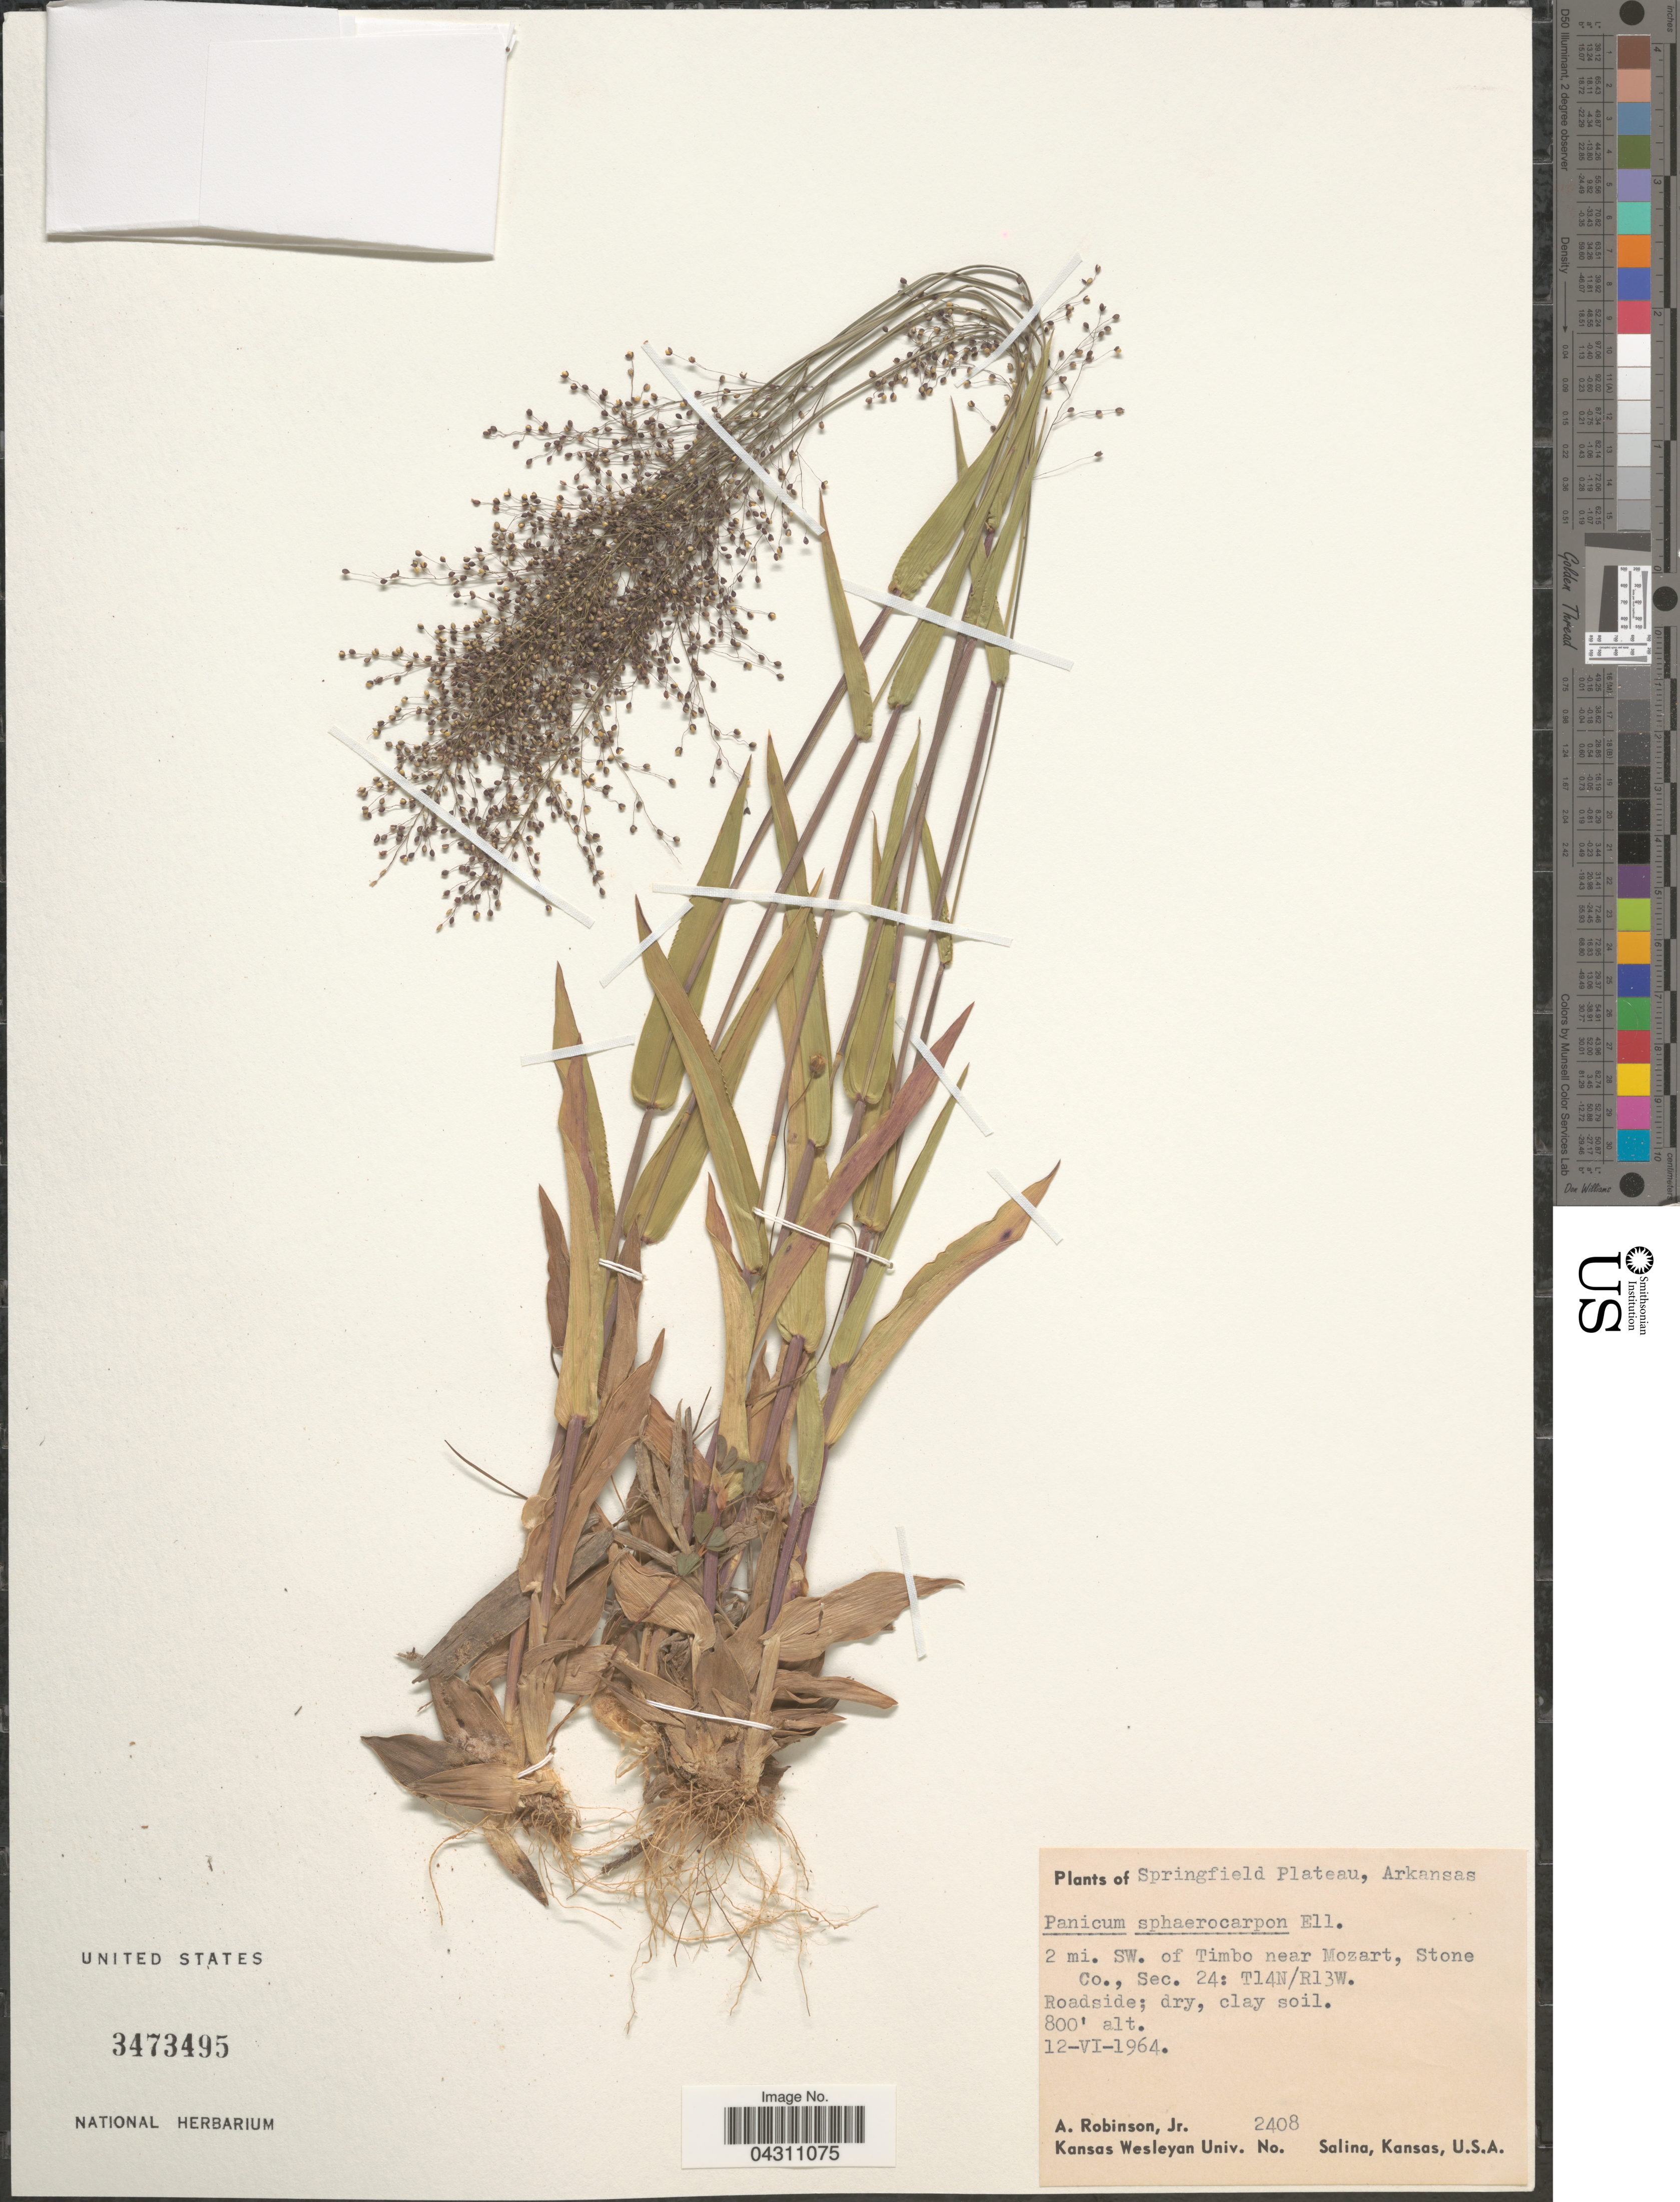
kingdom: Plantae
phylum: Tracheophyta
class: Liliopsida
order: Poales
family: Poaceae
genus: Dichanthelium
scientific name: Dichanthelium sphaerocarpon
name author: (Elliott) Gould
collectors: A. Robinson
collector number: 2408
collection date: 1964-06-12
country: United States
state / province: Arkansas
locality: Springfield Plateau. 2 mi. SW. of Timbo near Mozart, Stone Co., Sec. 24: T14N/R13W.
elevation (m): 244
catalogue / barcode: US 3473495